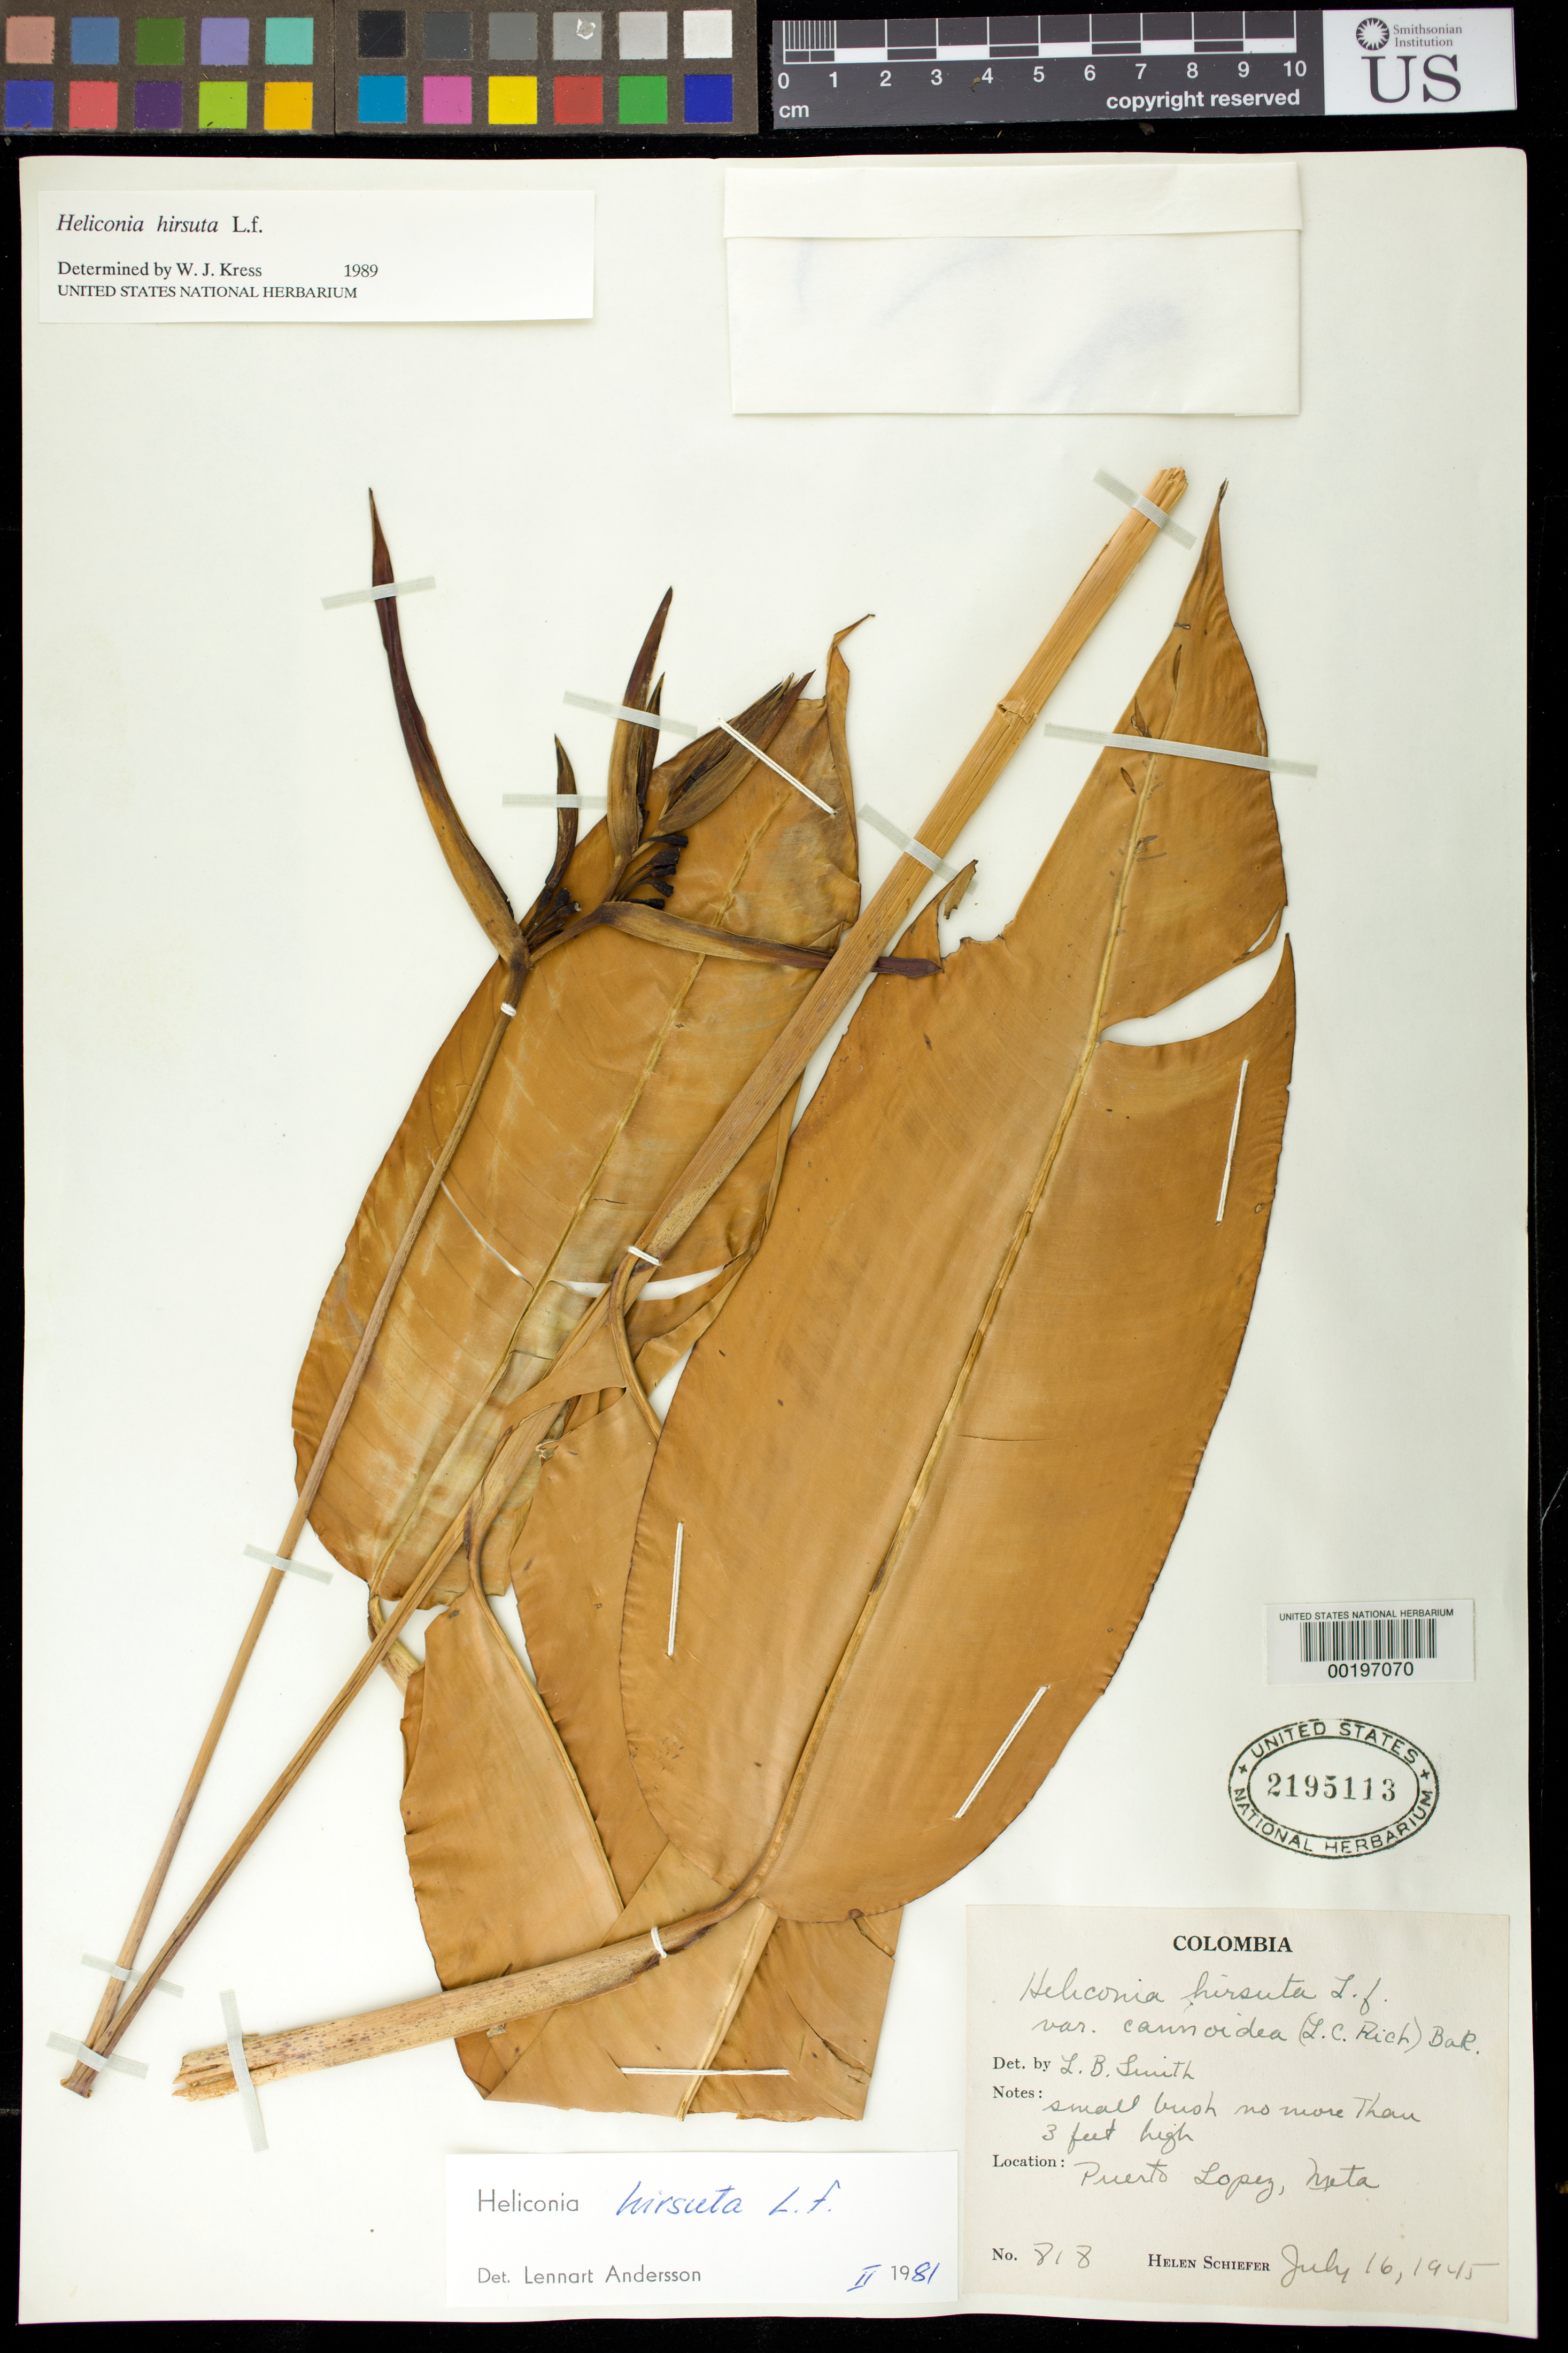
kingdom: Plantae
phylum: Tracheophyta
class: Liliopsida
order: Zingiberales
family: Heliconiaceae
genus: Heliconia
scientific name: Heliconia hirsuta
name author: L. f.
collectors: H. Schiefer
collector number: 818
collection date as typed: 16 Jul 1945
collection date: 1945-07-16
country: Colombia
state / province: Meta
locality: Puerto Lopez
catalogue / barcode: US 2195113